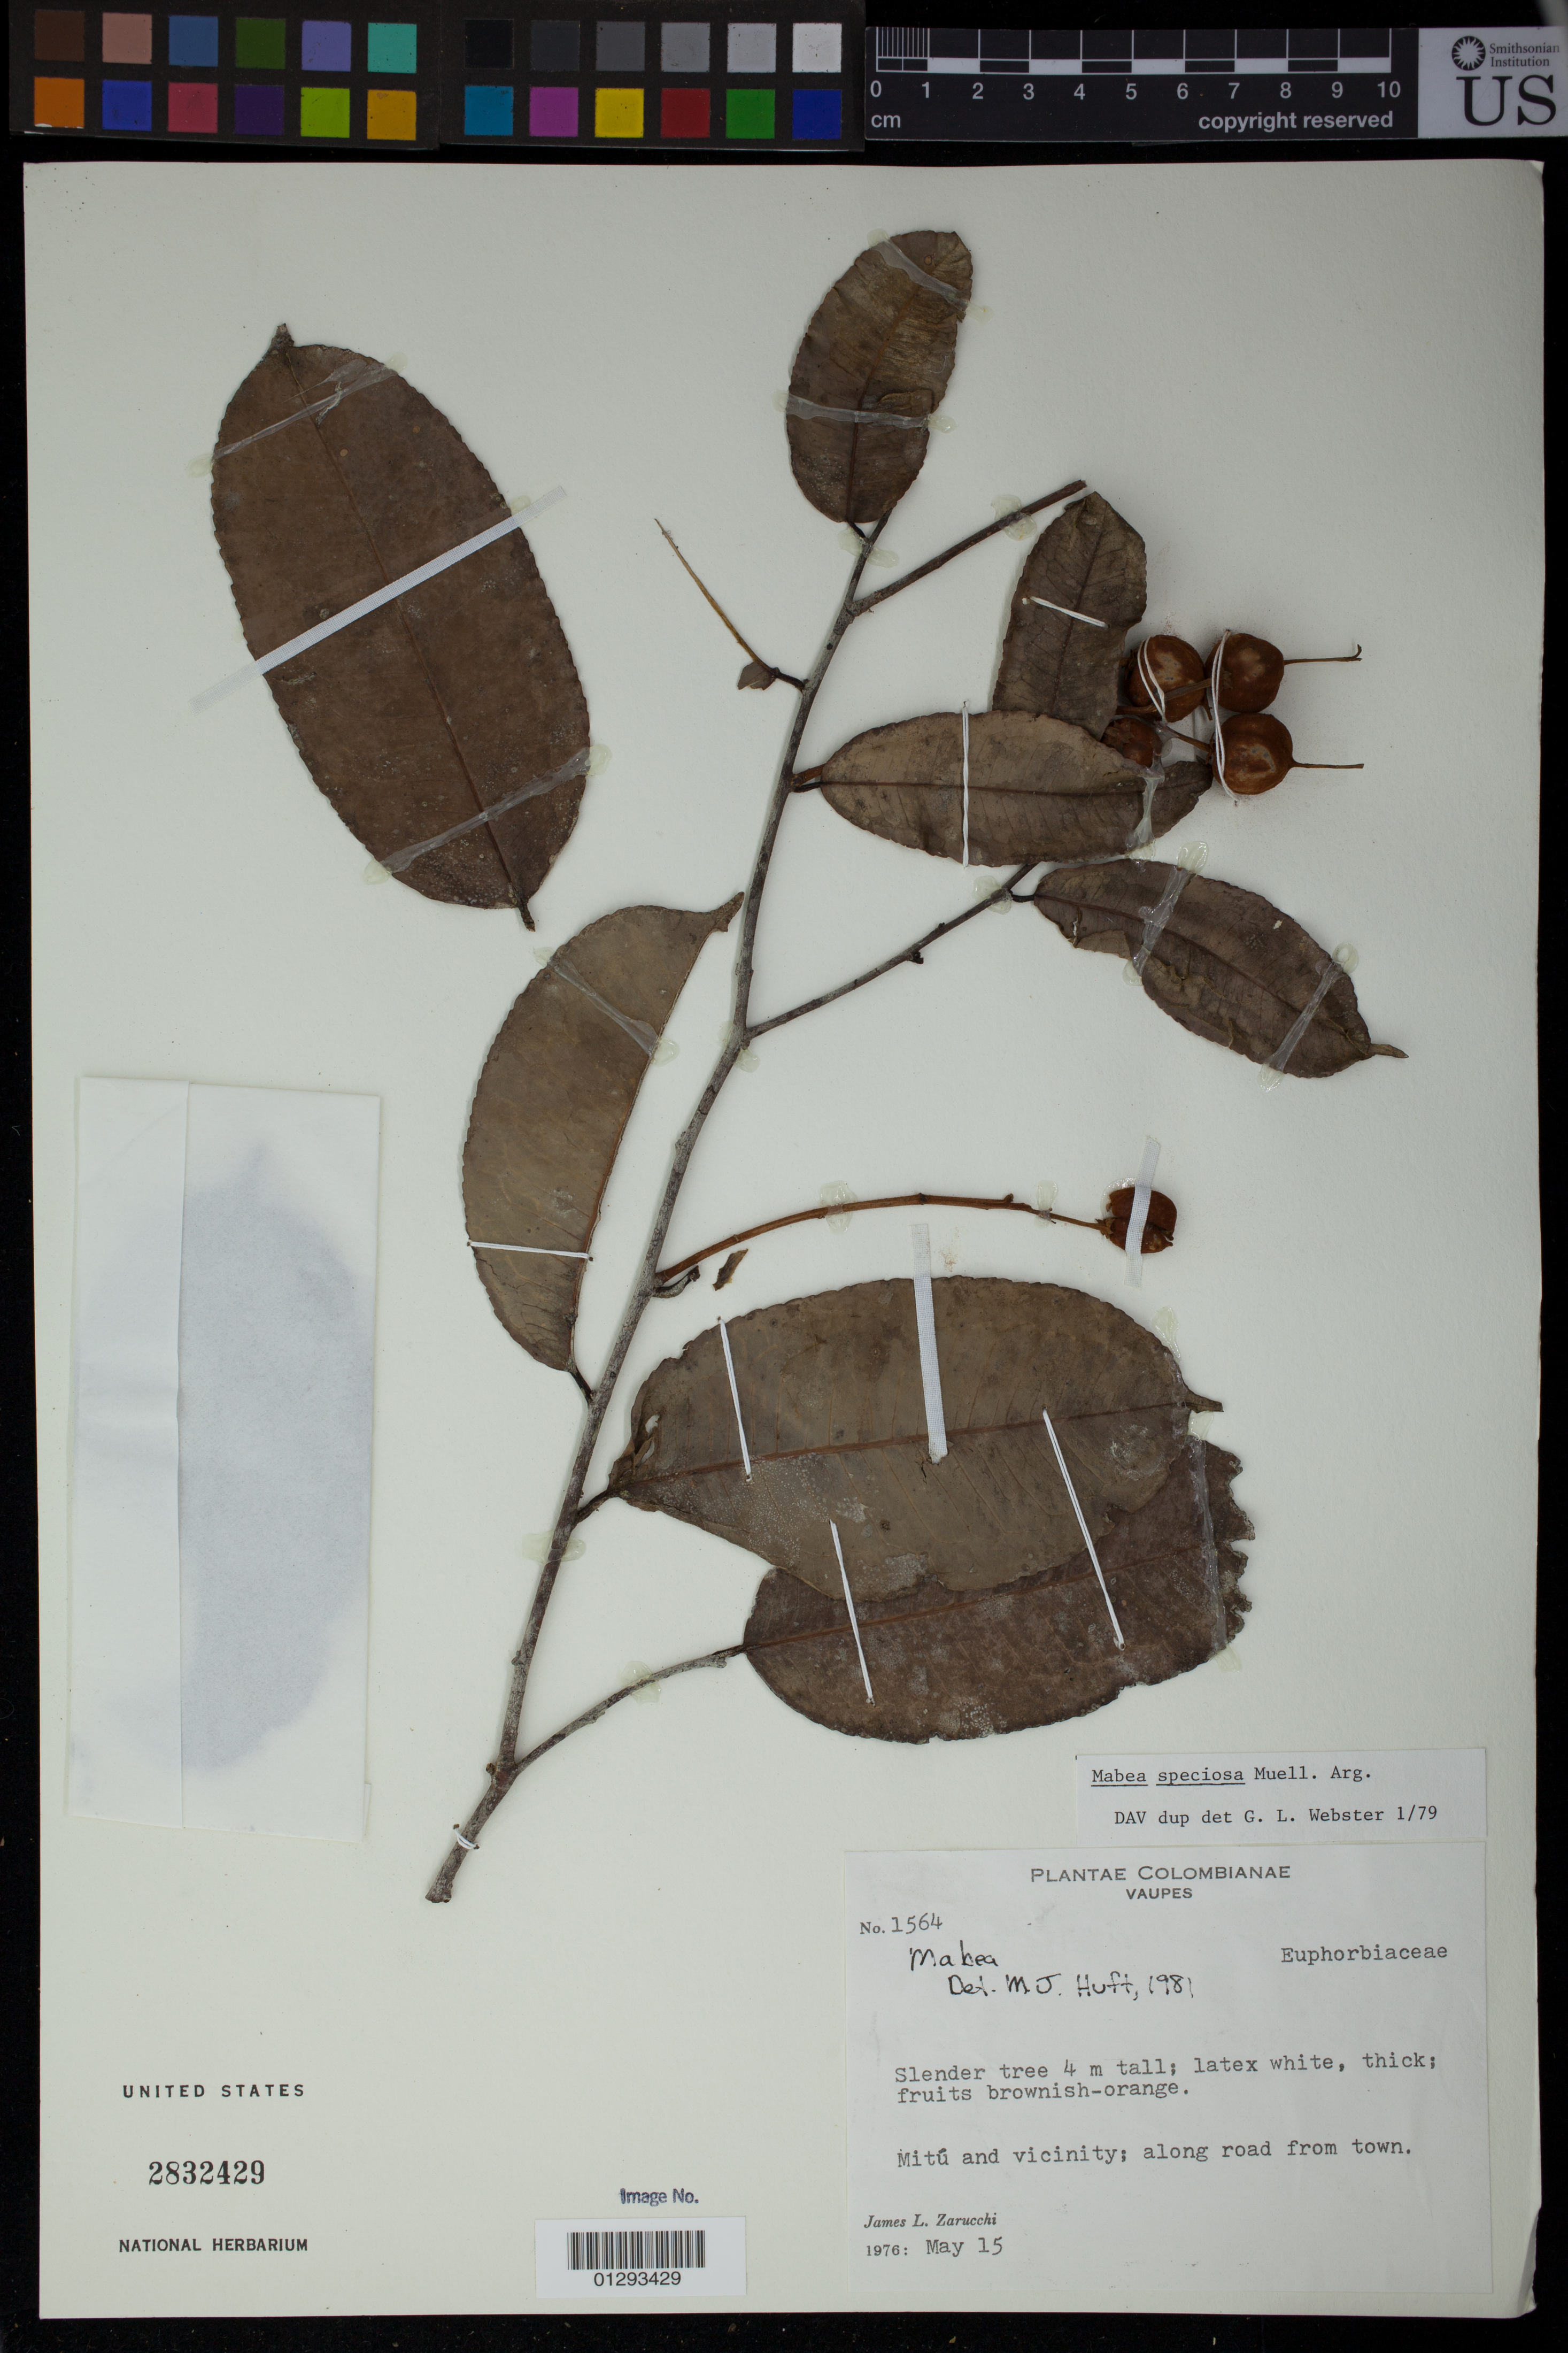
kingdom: Plantae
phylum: Tracheophyta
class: Magnoliopsida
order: Malpighiales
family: Euphorbiaceae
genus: Mabea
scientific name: Mabea speciosa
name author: Müll. Arg.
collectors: J. L. Zarucchi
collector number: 1564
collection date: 1976-05-15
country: Colombia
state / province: Vaupes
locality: Mitu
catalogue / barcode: US 2832429